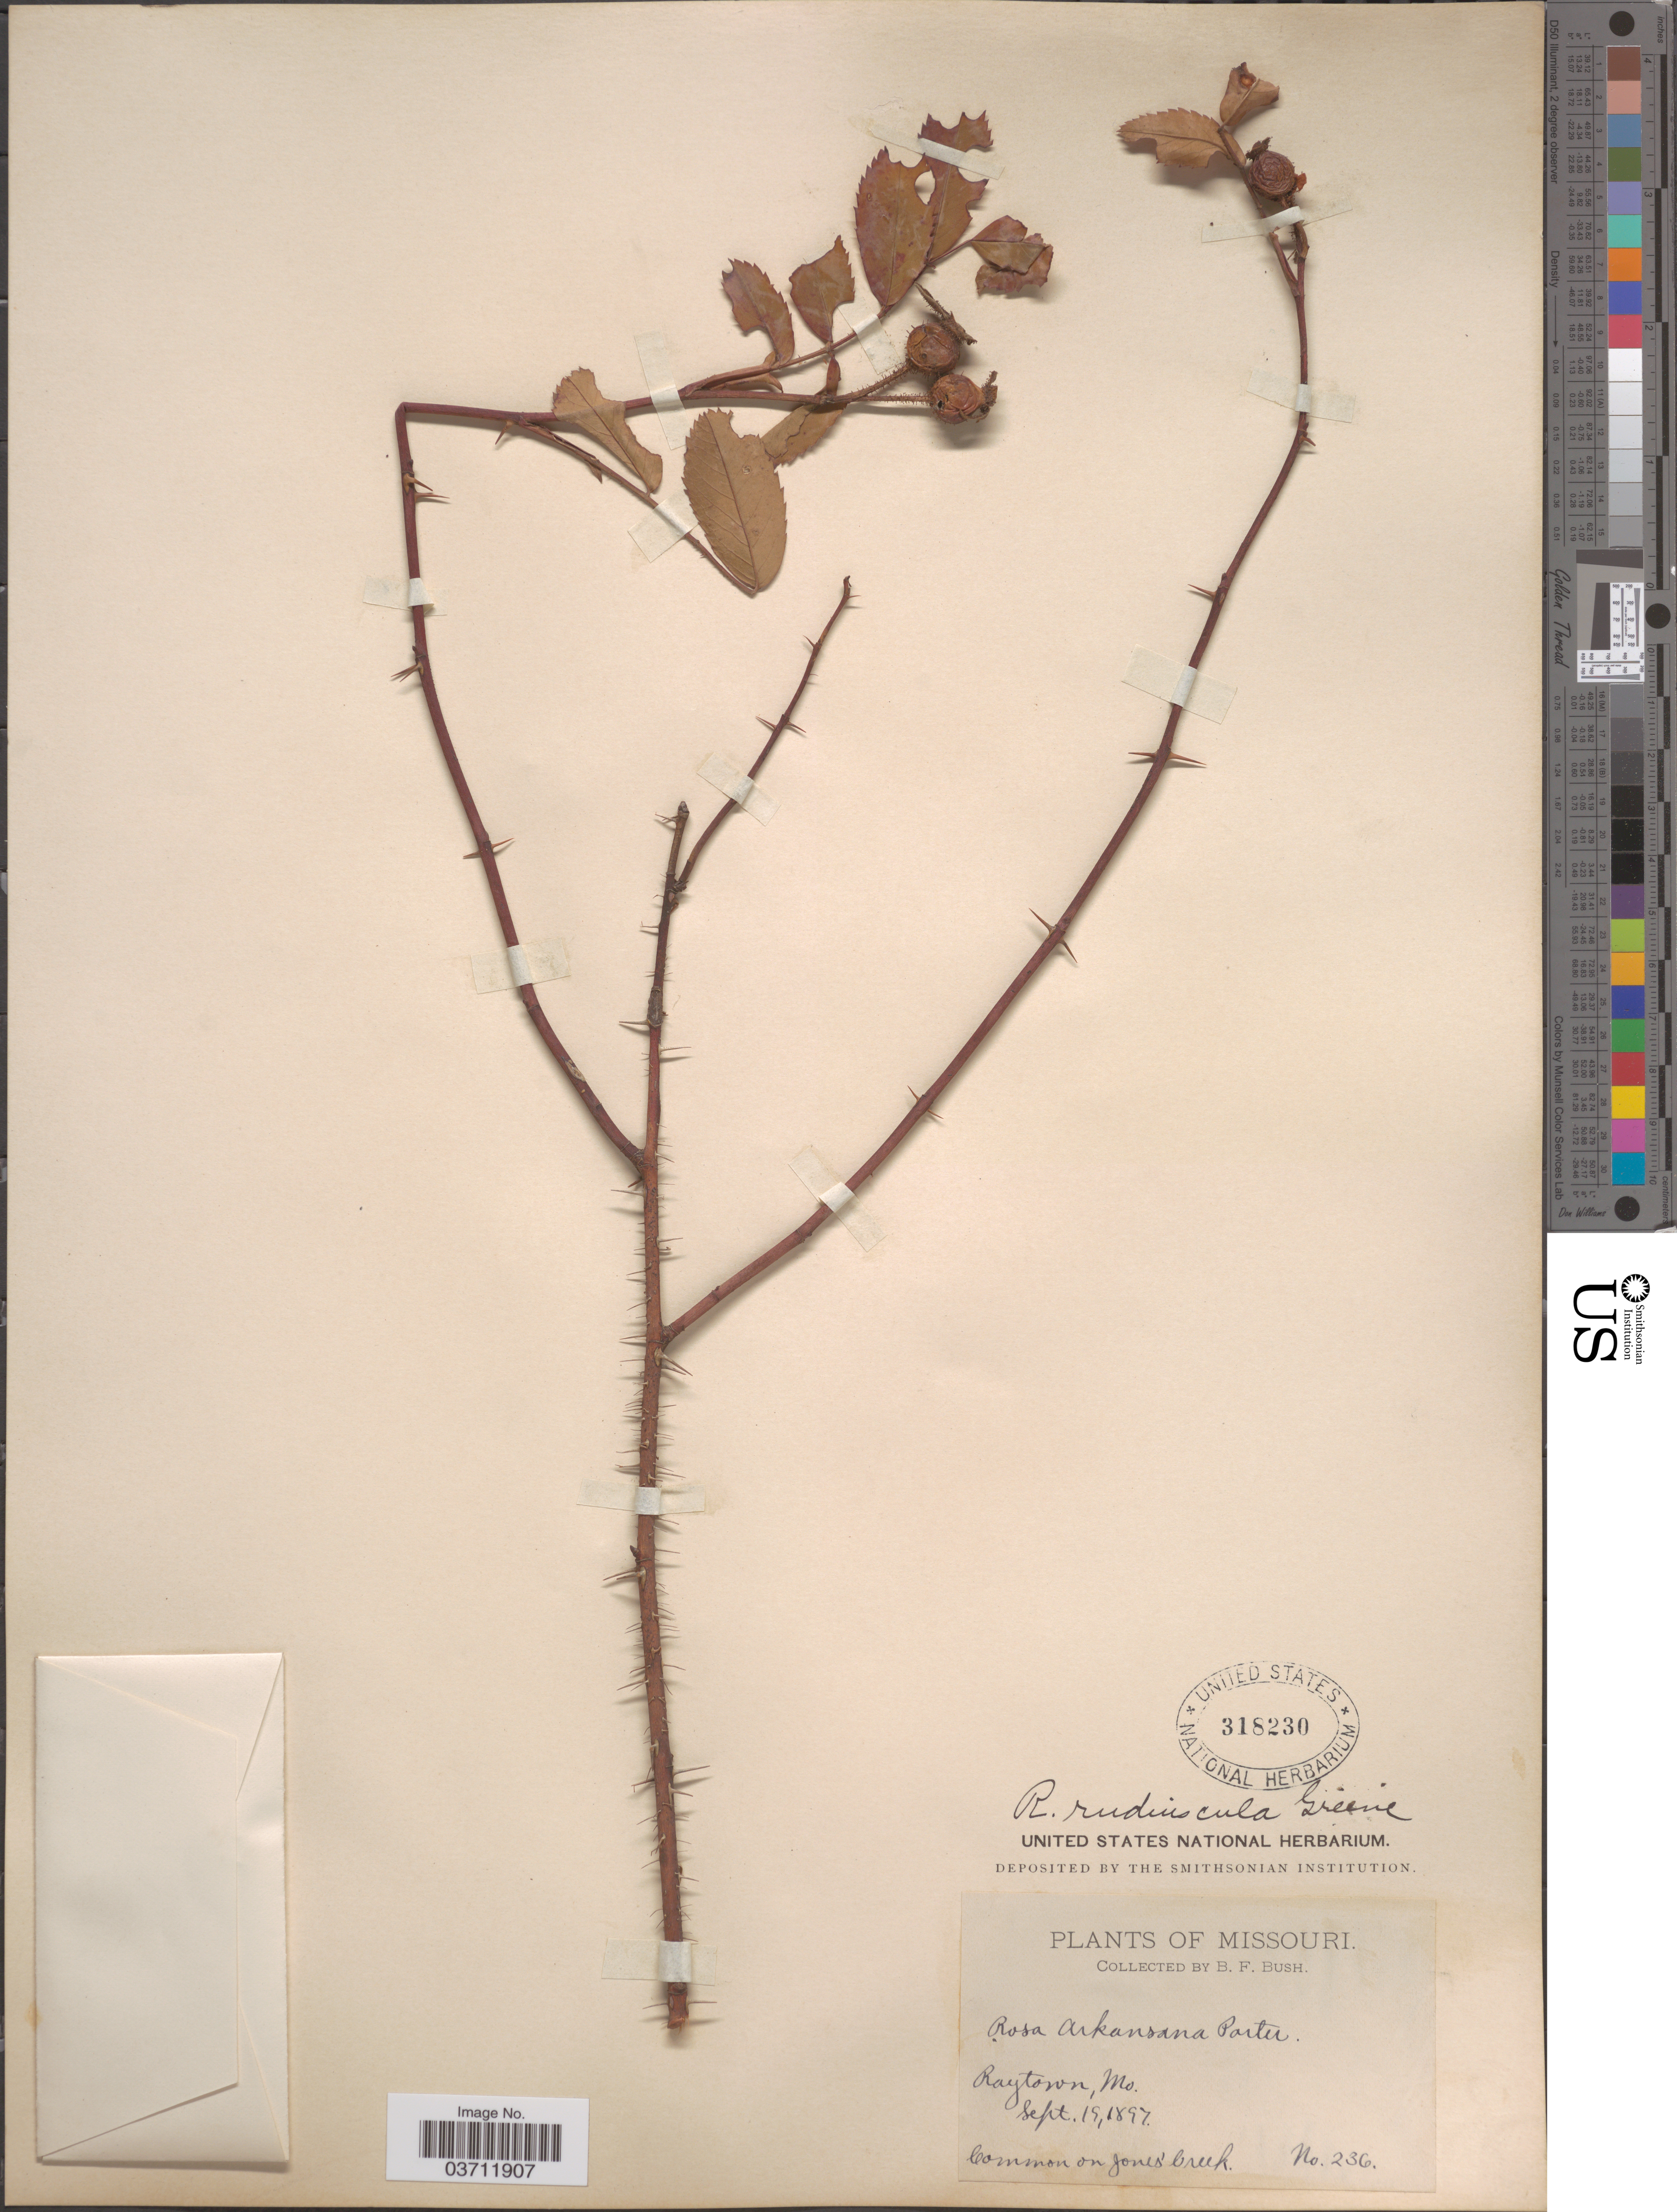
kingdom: Plantae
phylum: Tracheophyta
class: Magnoliopsida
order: Rosales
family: Rosaceae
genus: Rosa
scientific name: Rosa rudiuscula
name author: Greene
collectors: B. F. Bush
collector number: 236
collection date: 1897-09-19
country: United States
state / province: Missouri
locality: Raytown. Jones' Creek.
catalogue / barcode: US 318230